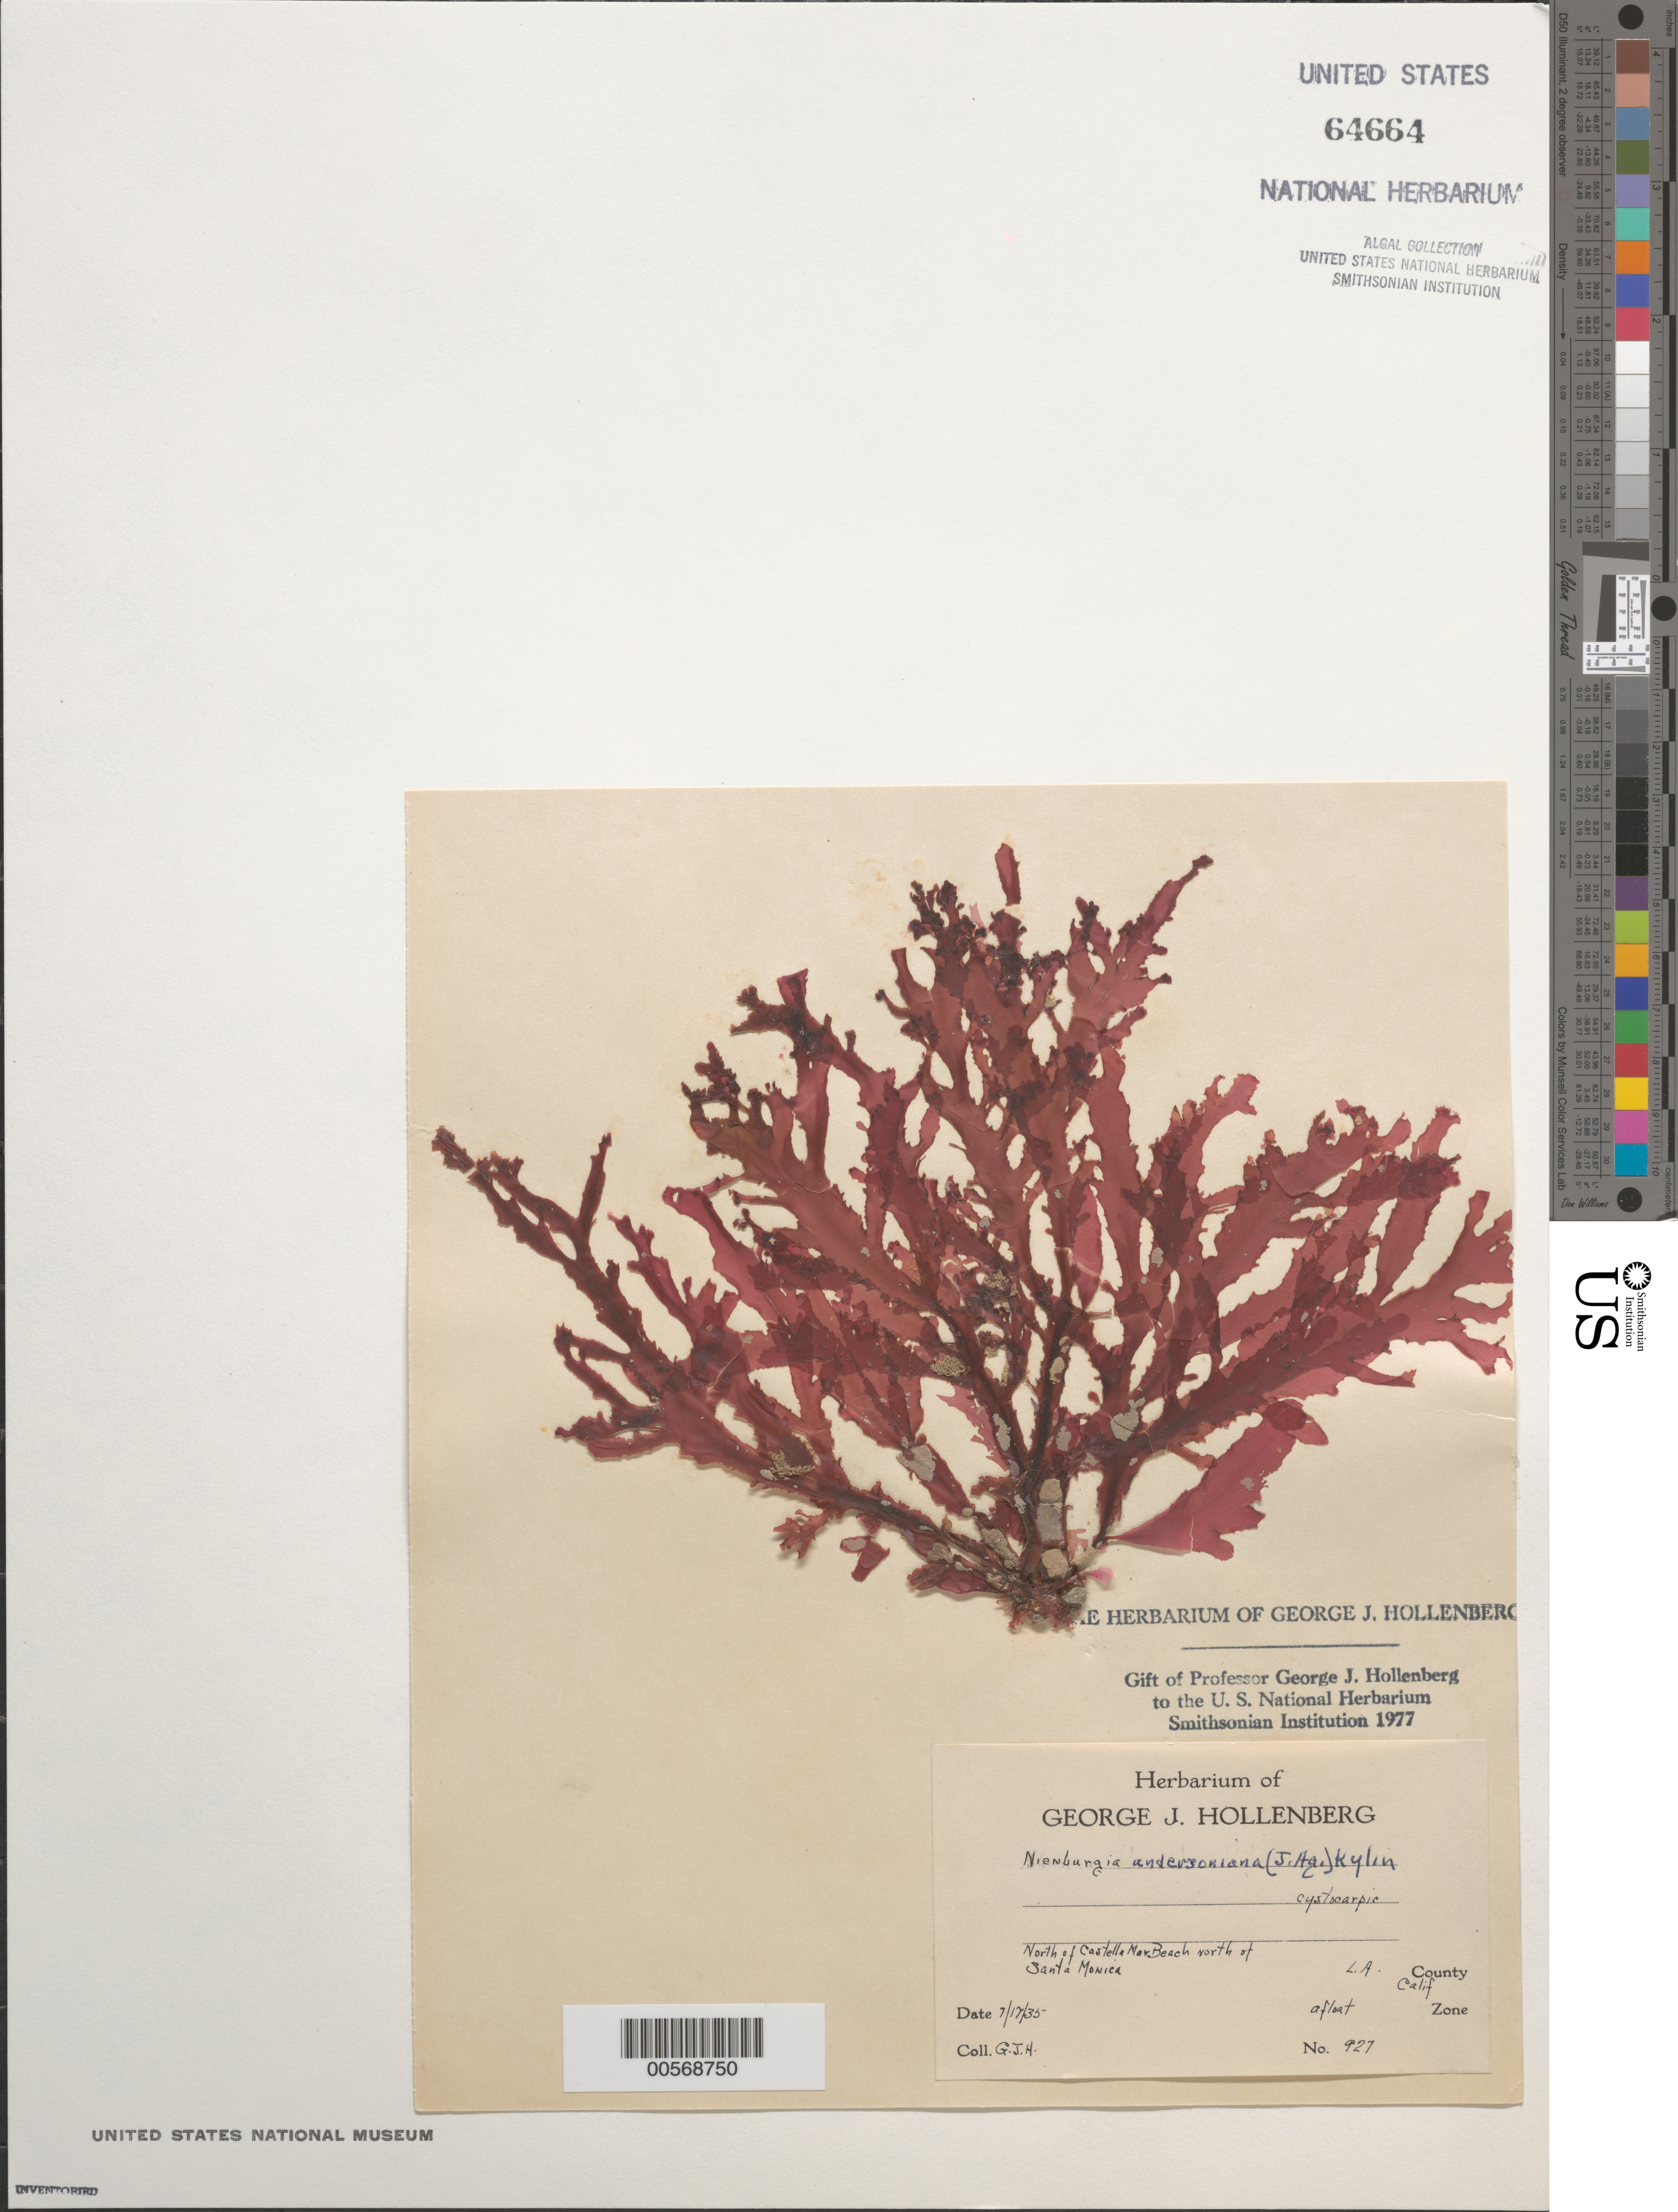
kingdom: Plantae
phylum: Rhodophyta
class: Florideophyceae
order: Ceramiales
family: Delesseriaceae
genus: Nienburgia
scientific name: Nienburgia andersoniana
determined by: Hollenberg, George J.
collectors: G. Hollenberg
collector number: GJH 927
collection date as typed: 17 Jul 1935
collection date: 1935-07-17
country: United States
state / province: California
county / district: Los Angeles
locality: Near Castle Mar Beach, north of Santa Monica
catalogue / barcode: US 64664